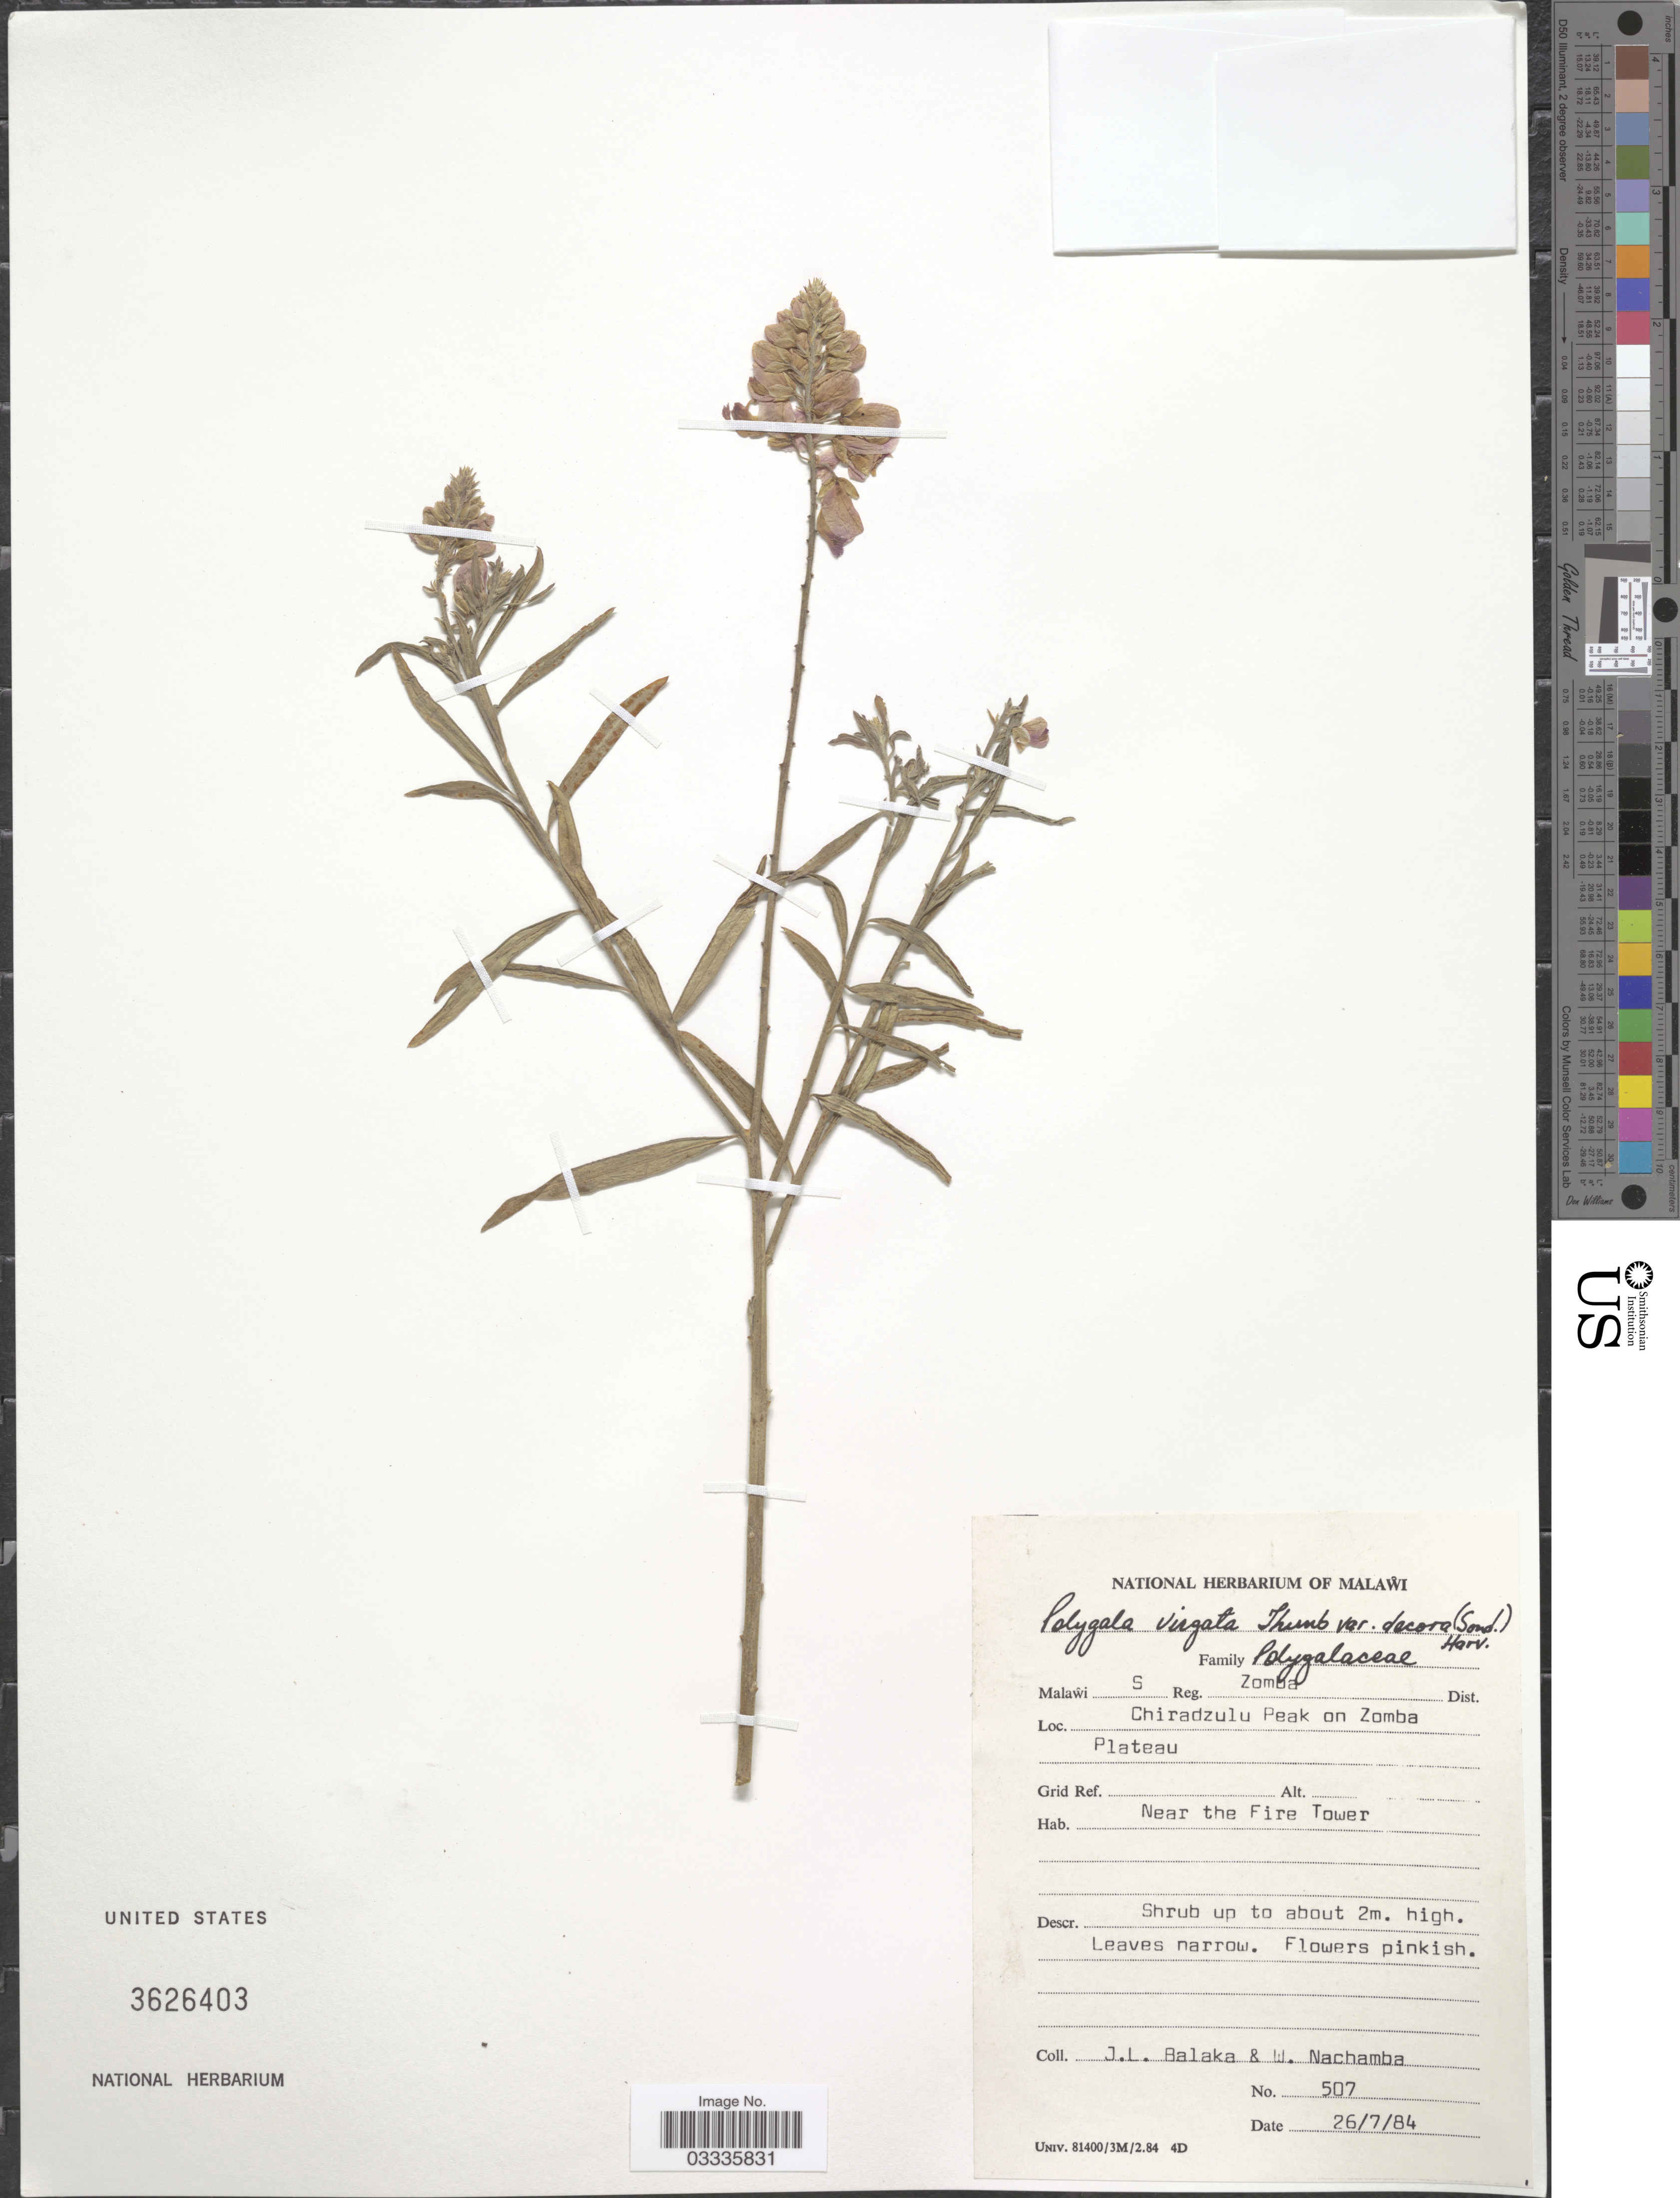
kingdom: Plantae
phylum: Tracheophyta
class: Magnoliopsida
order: Fabales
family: Polygalaceae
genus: Polygala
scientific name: Polygala virgata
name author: Thunb.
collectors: J. Balaka & W. Nachamba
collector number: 507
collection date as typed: Transcribed d/m/y: 26/7/84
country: Malawi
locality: S Reg. Zomba Dist. Chiradzulu Peak on Zomba Plateau. Near the Fire Tower.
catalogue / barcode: US 3626403